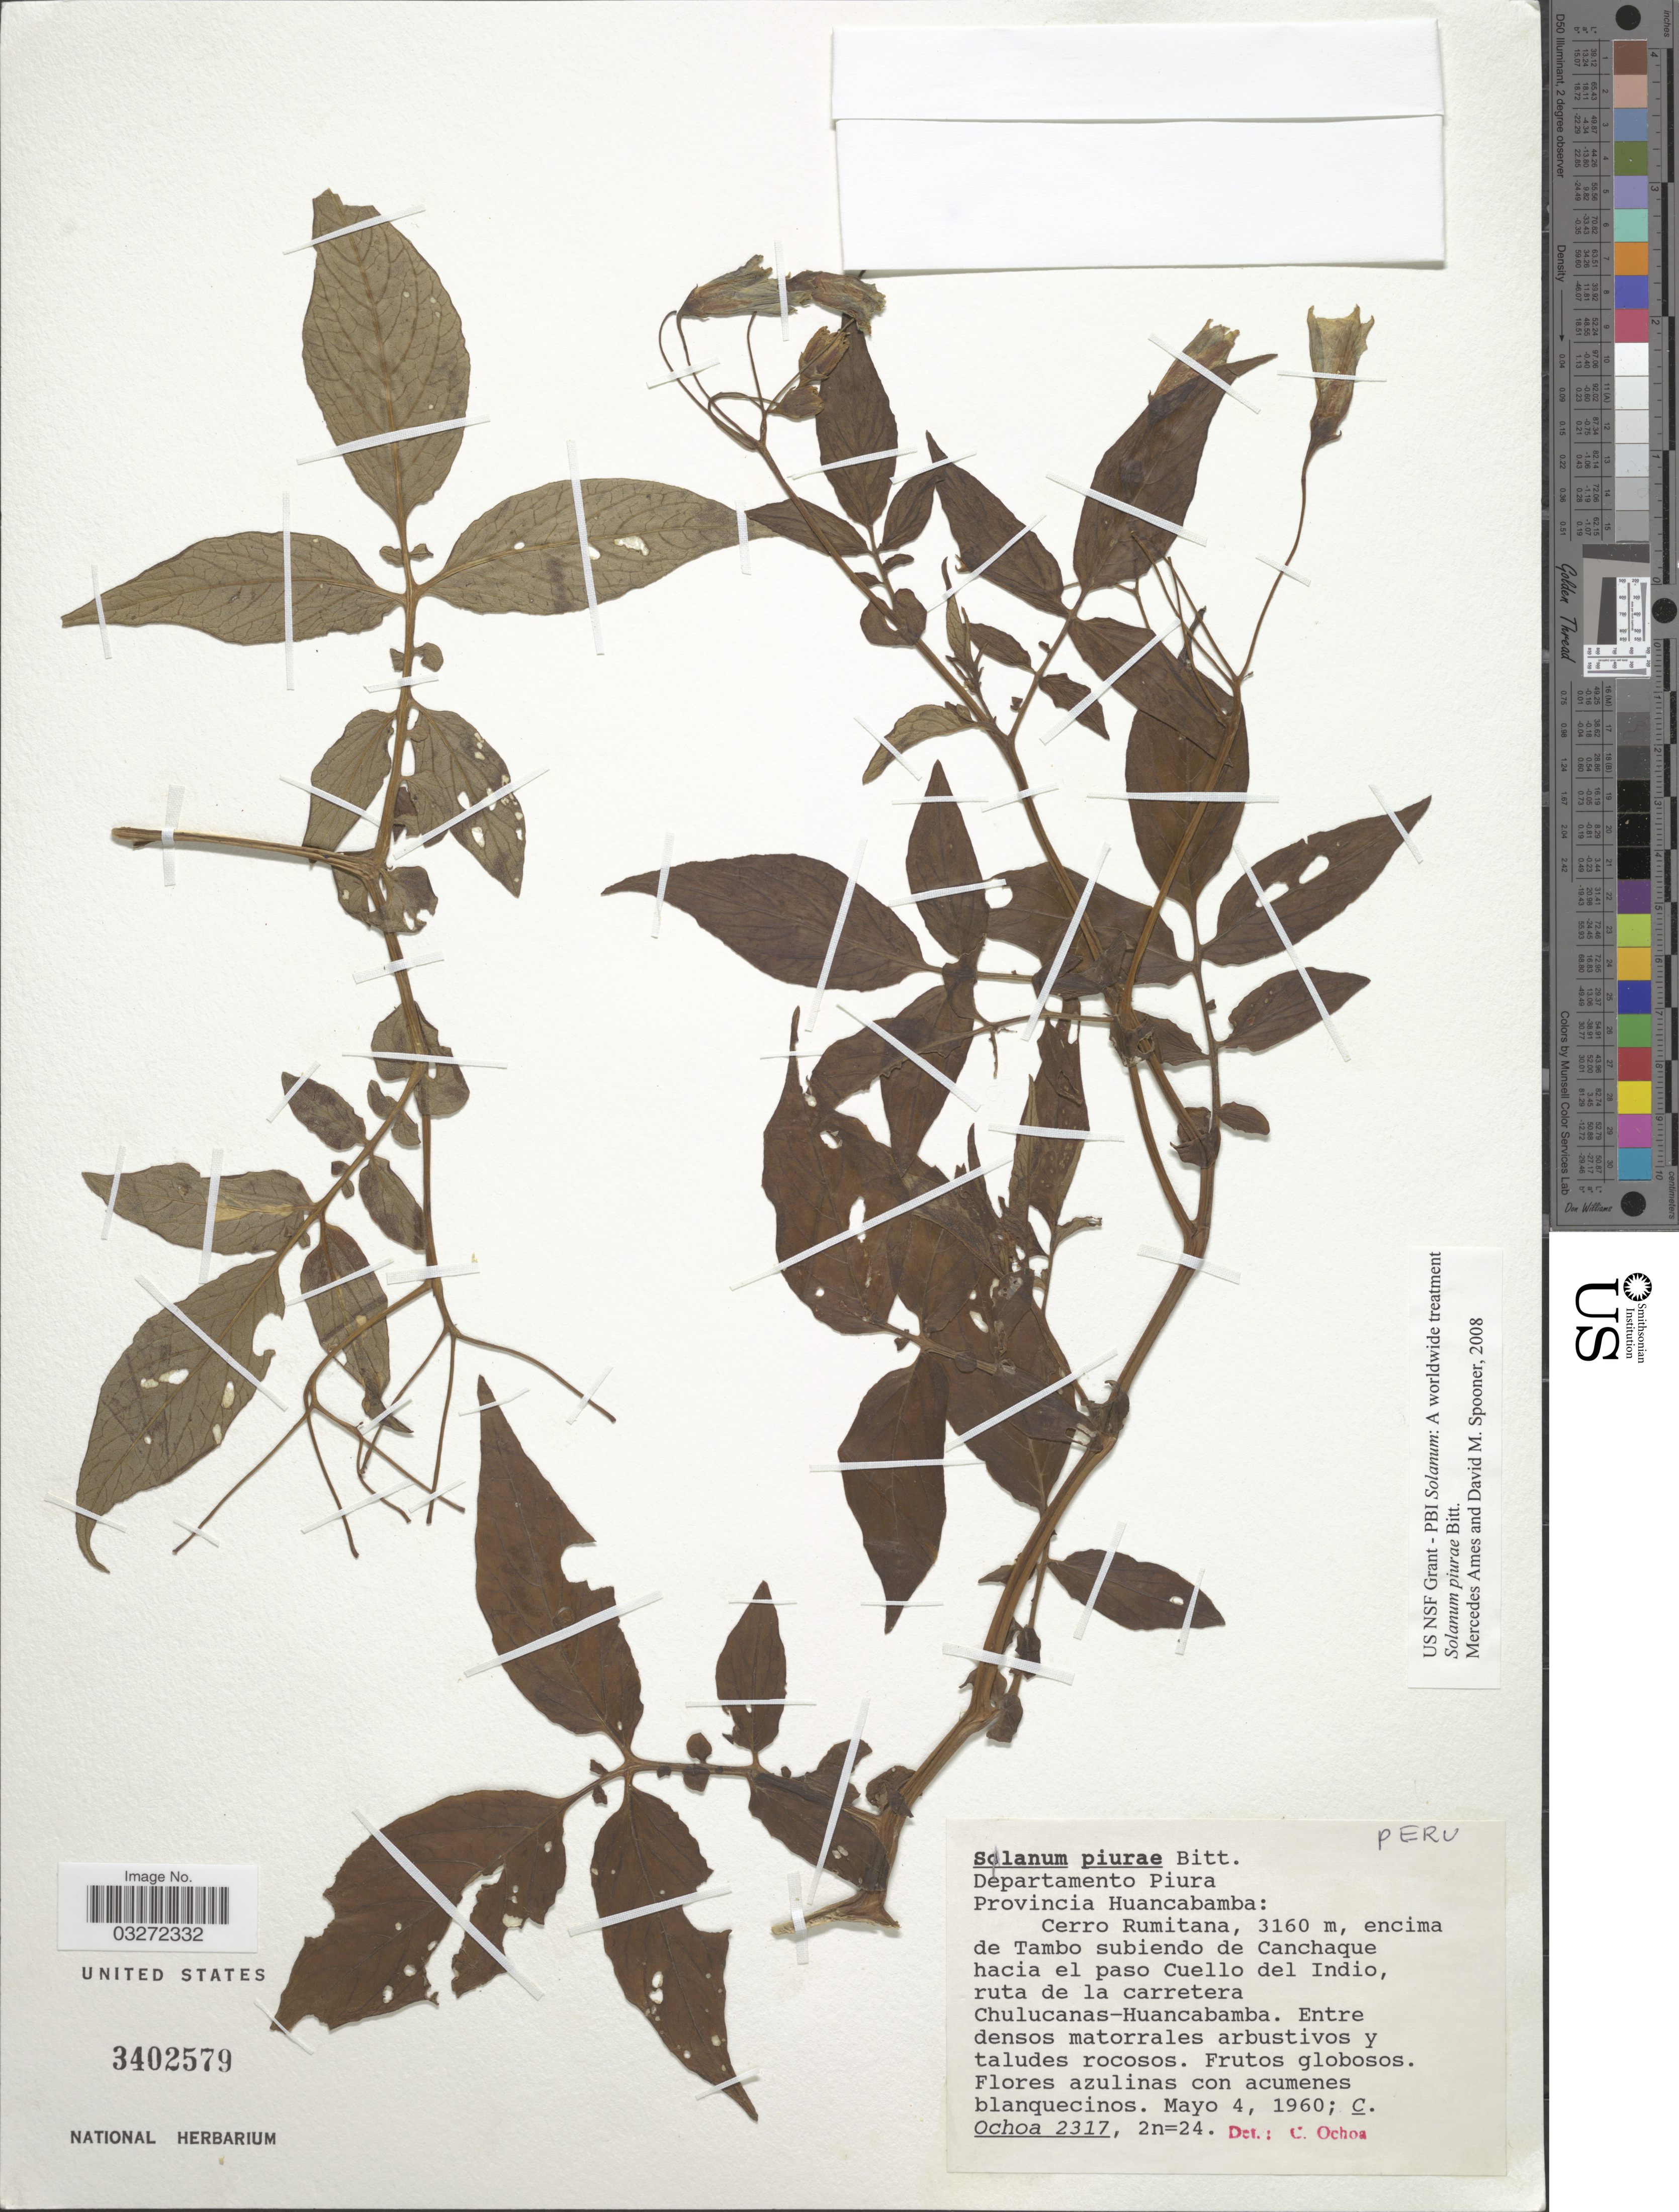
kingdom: Plantae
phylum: Tracheophyta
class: Magnoliopsida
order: Solanales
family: Solanaceae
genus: Solanum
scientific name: Solanum piurae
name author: Bitter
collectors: C. Ochoa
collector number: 2317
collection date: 1960-05-04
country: Peru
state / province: Piura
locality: Departamento Piura, Provincia Huancabamba: Cerro Rumitana, encima de Tambo subiendo de Canchaque hacia el paso Cuello del Indio, ruta de la carretera Chulucanas-Huancabamba.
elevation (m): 3160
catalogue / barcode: US 3402579